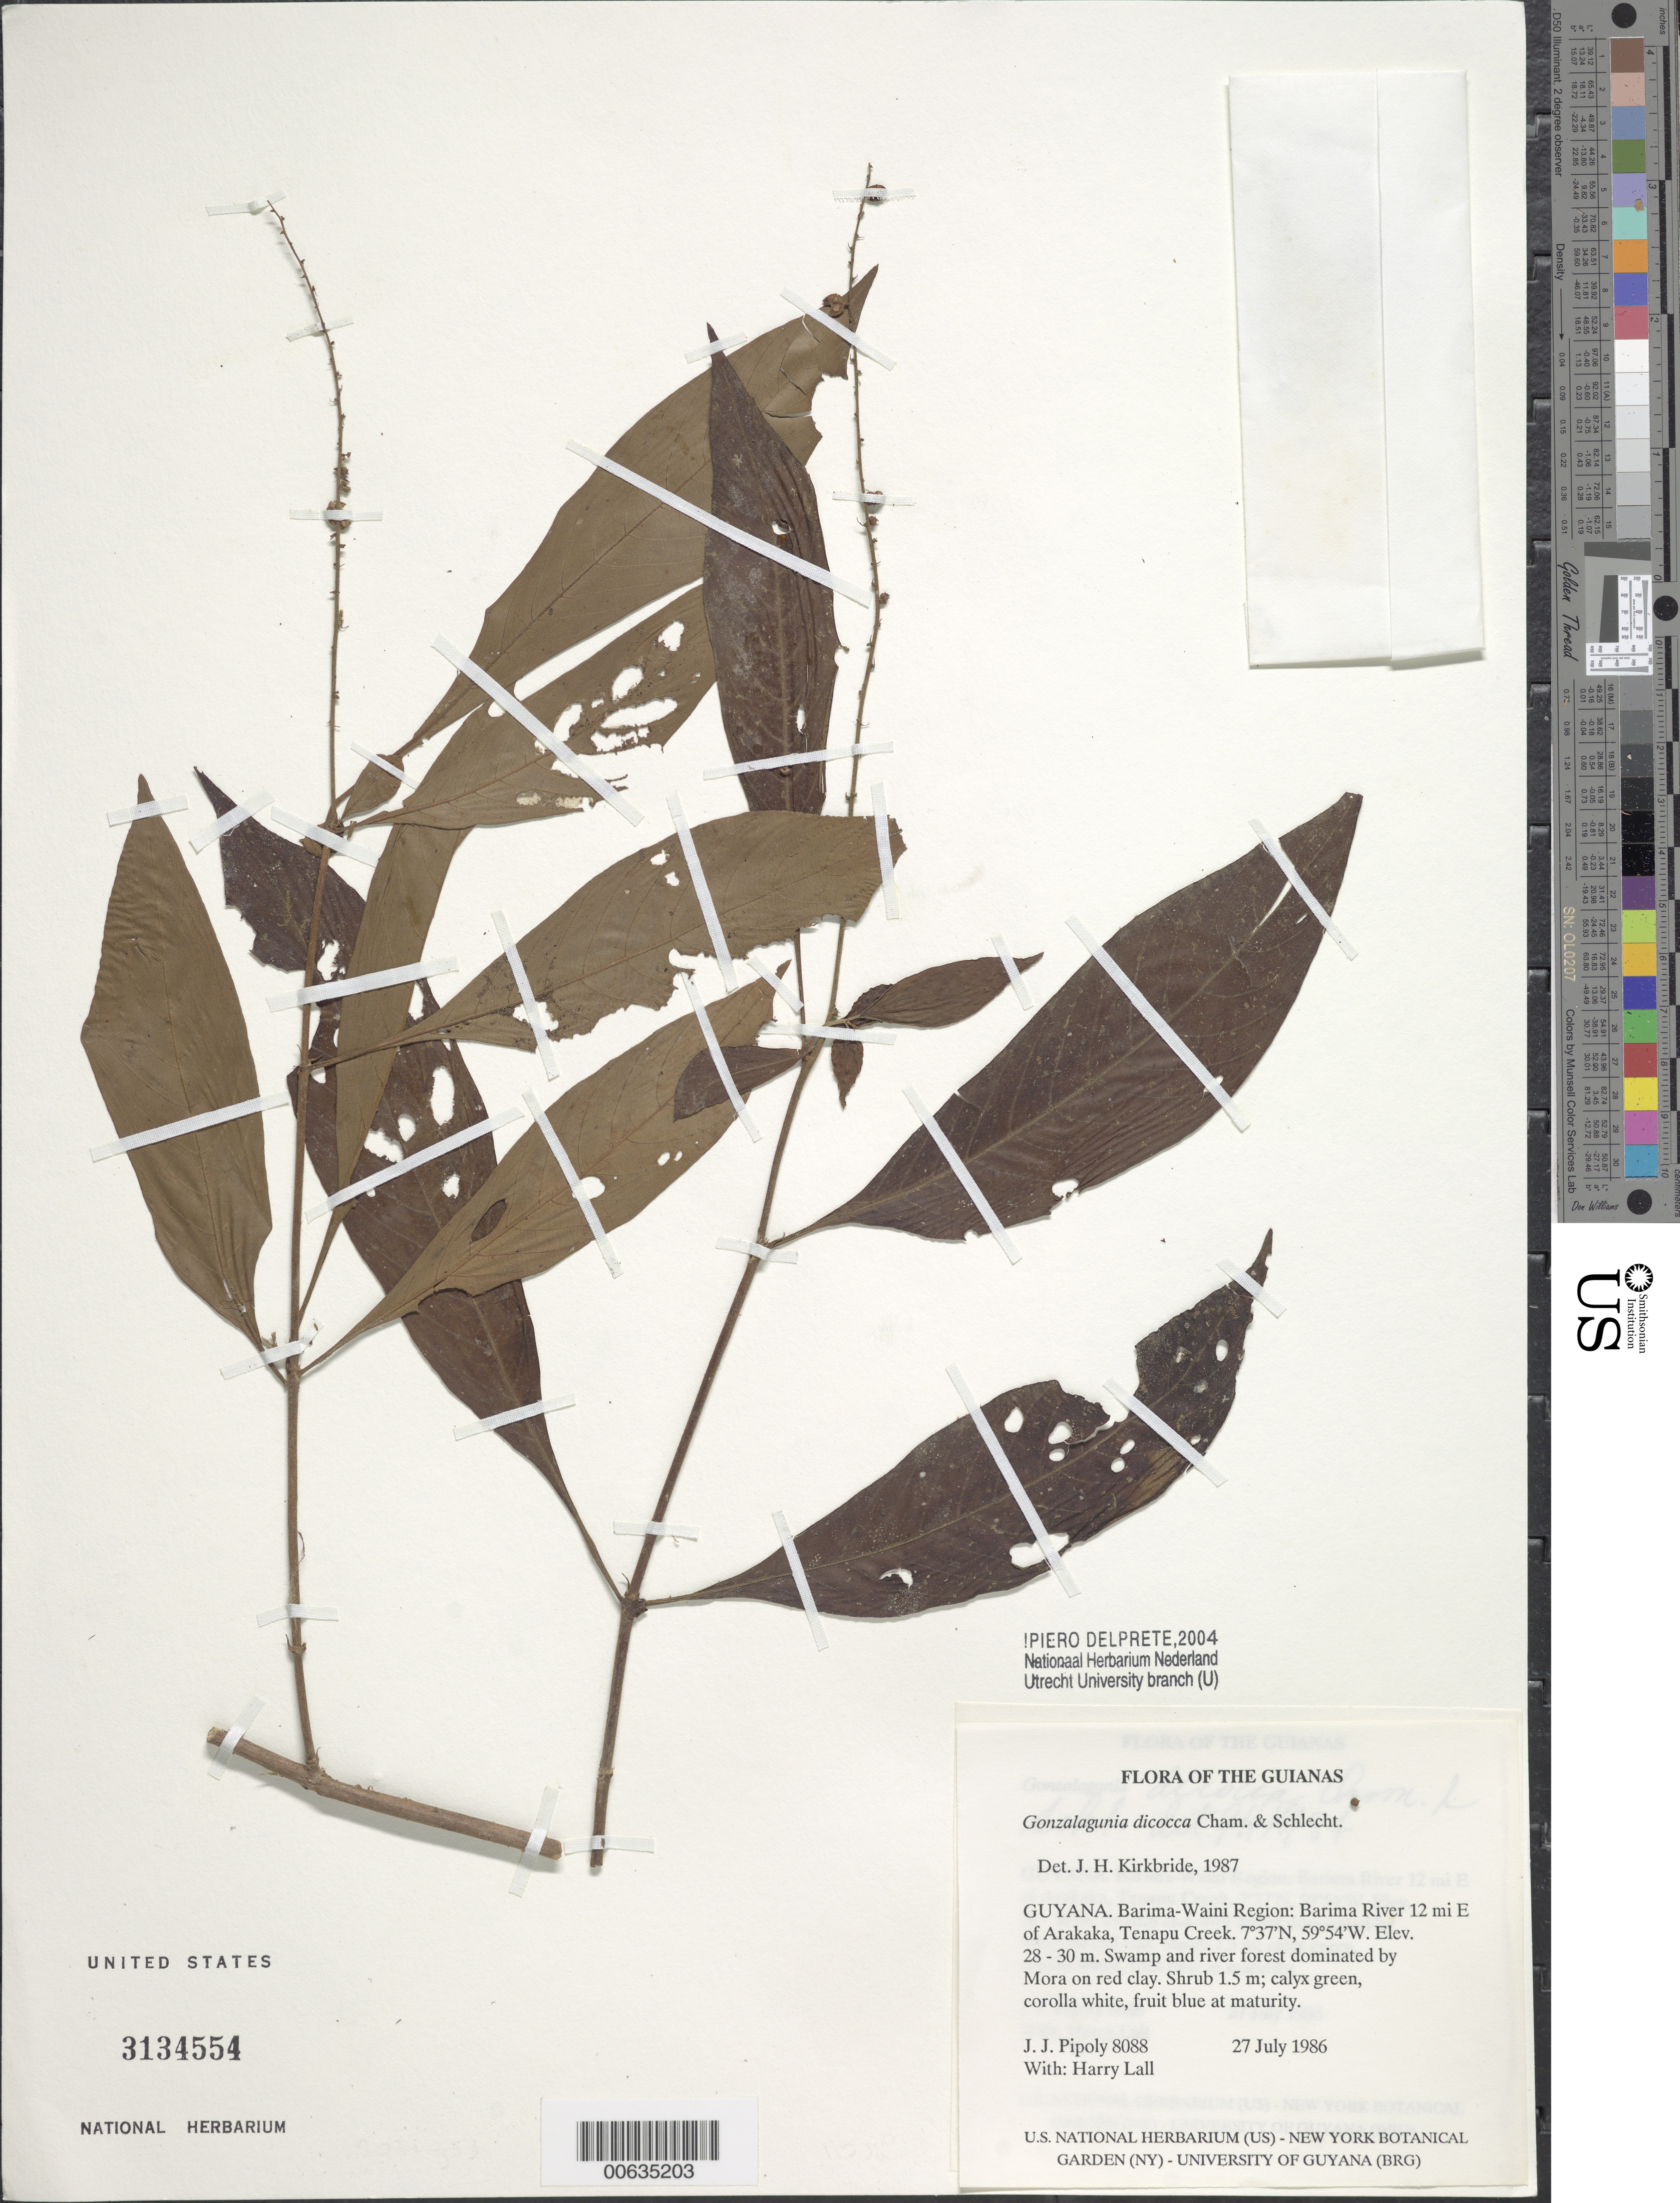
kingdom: Plantae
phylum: Tracheophyta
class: Magnoliopsida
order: Gentianales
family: Rubiaceae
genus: Gonzalagunia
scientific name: Gonzalagunia dicocca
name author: Cham. & Schltdl.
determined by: Kirkbride, J. H.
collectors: J. J. Pipoly & H. Lall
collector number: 8088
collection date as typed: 27 July 1986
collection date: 1986-07-27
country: Guyana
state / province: Barima-Waini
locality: Barima River 12 mi E of Arakaka, Tenapu Creek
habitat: Swamp and river forest dominated by Mora on red clay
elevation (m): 28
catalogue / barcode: US 3134554